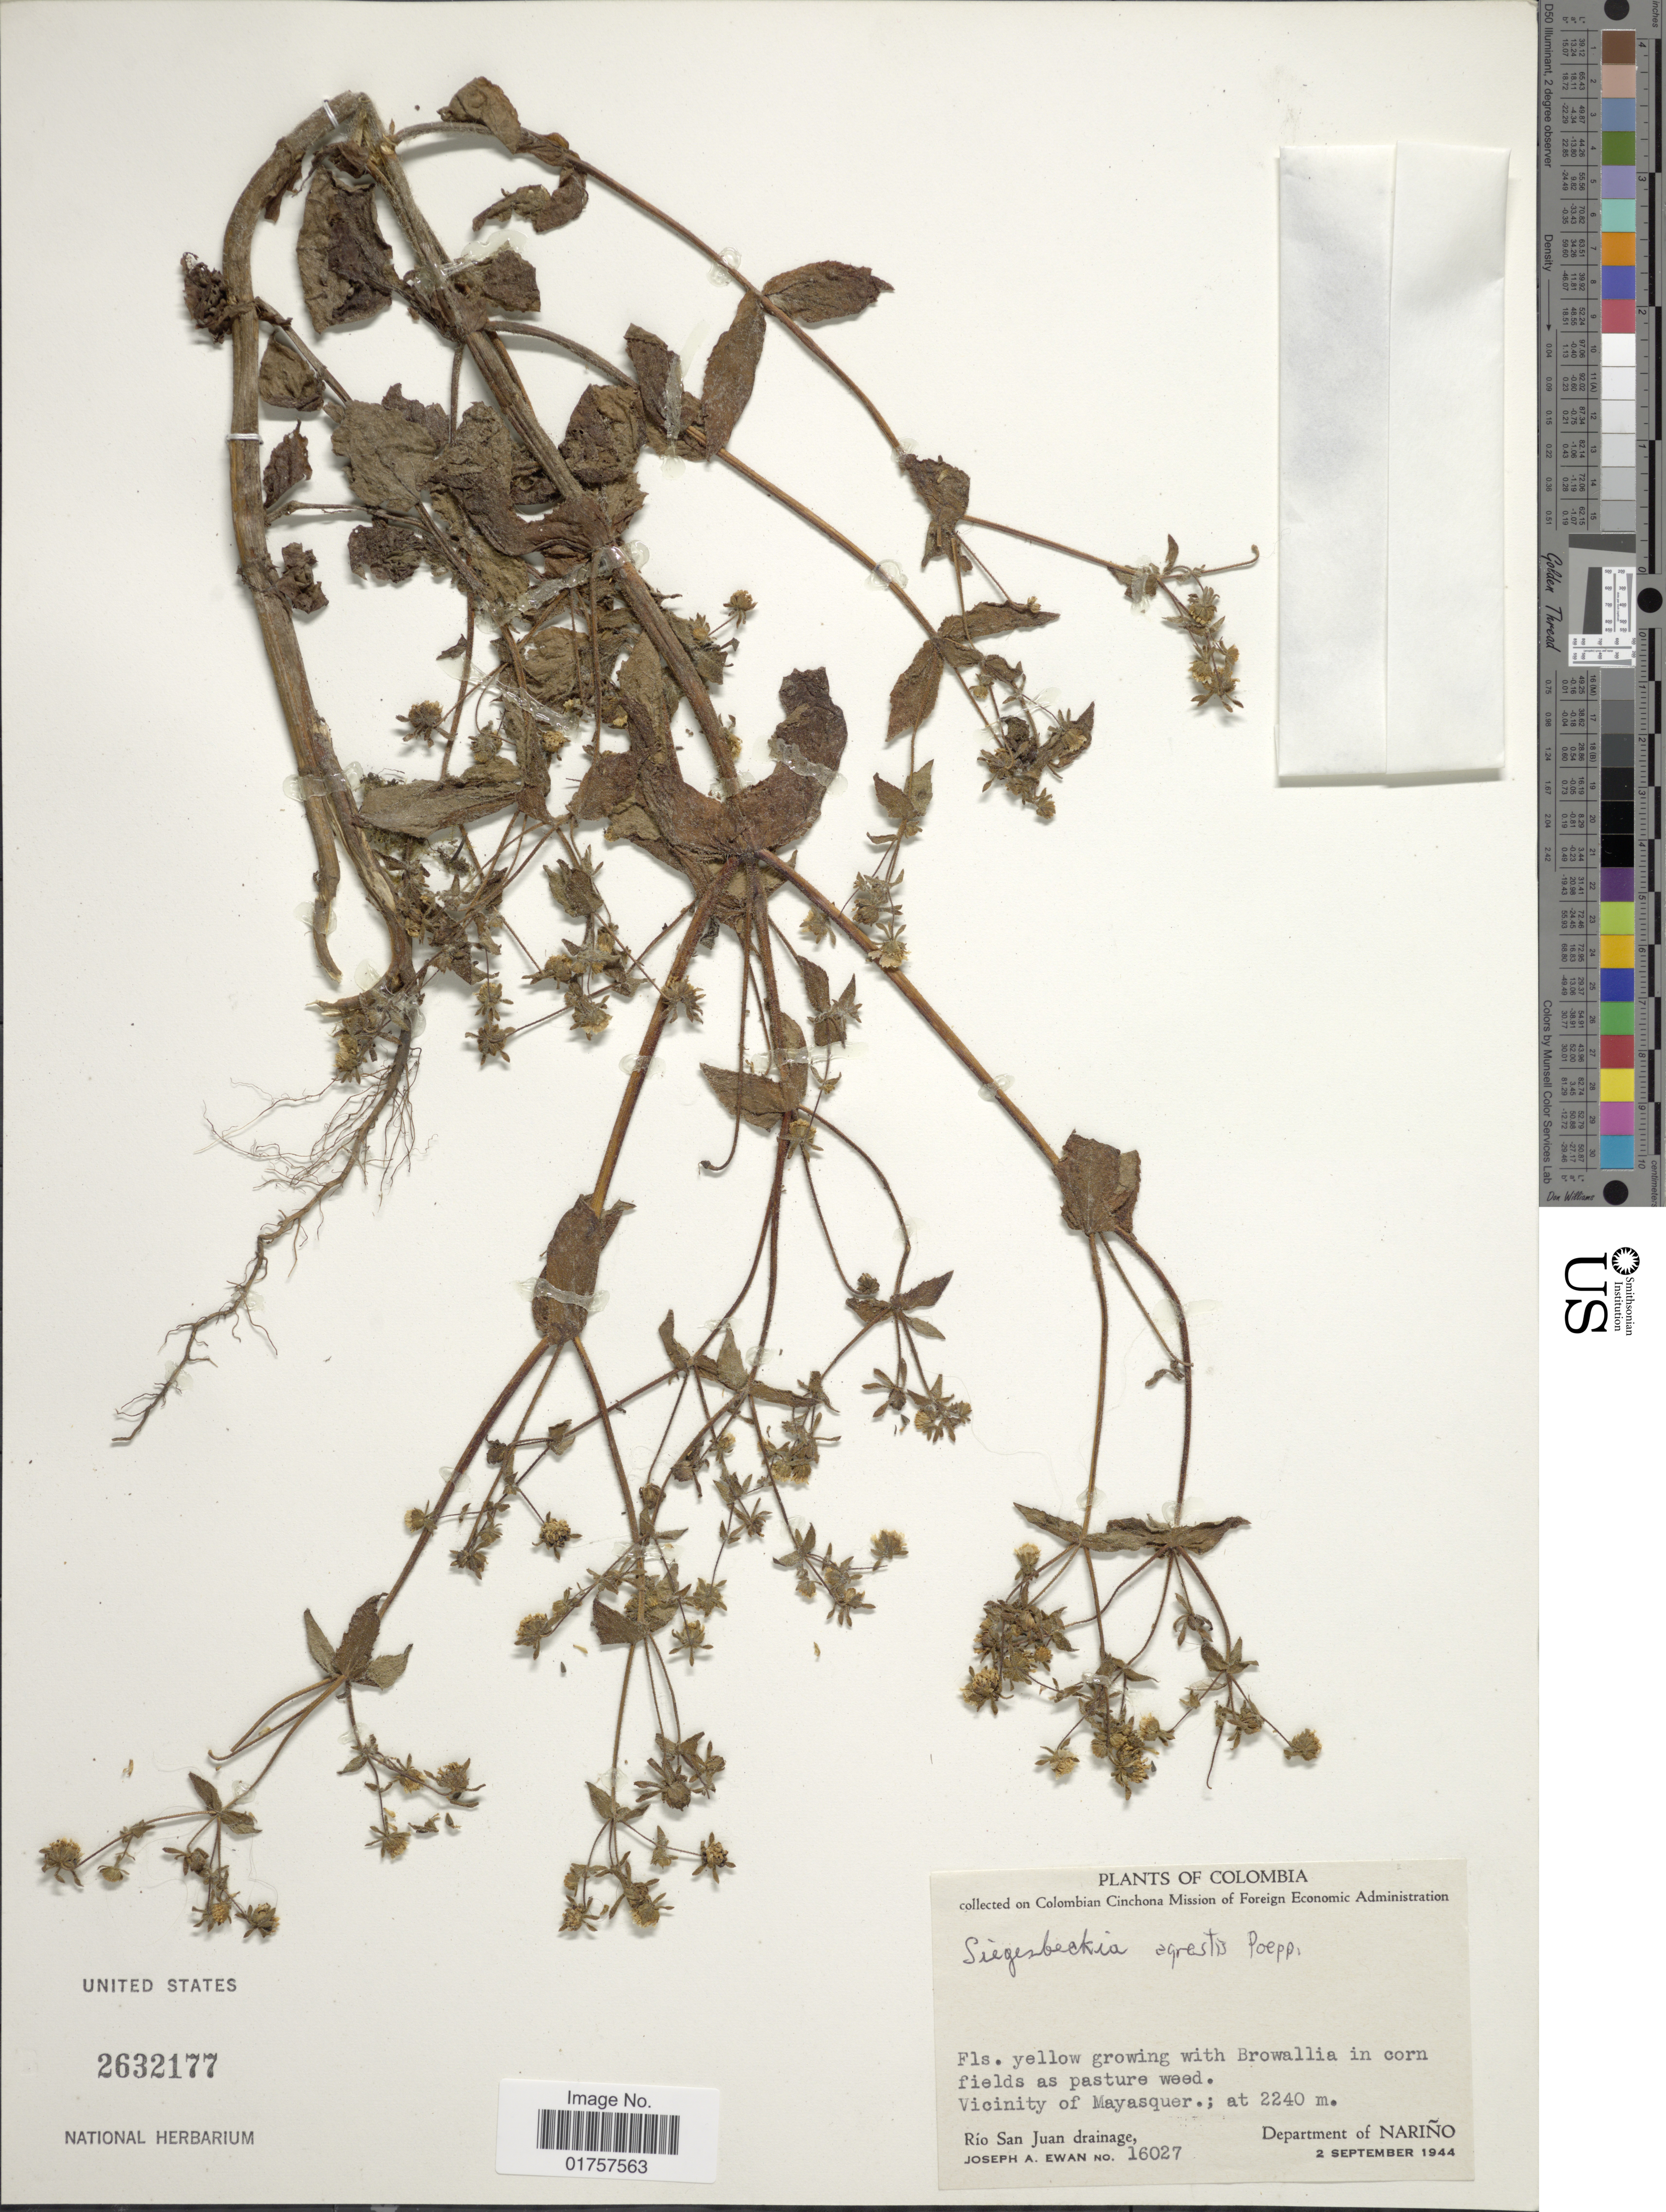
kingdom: Plantae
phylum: Tracheophyta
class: Magnoliopsida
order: Asterales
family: Asteraceae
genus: Sigesbeckia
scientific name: Sigesbeckia agrestis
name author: Poepp.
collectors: J. A. Ewan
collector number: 16027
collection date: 1944-09-02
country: Colombia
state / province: Nariño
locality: Vicinity of Mayasquer. Río San Juan drainage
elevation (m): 2240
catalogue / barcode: US 2632177